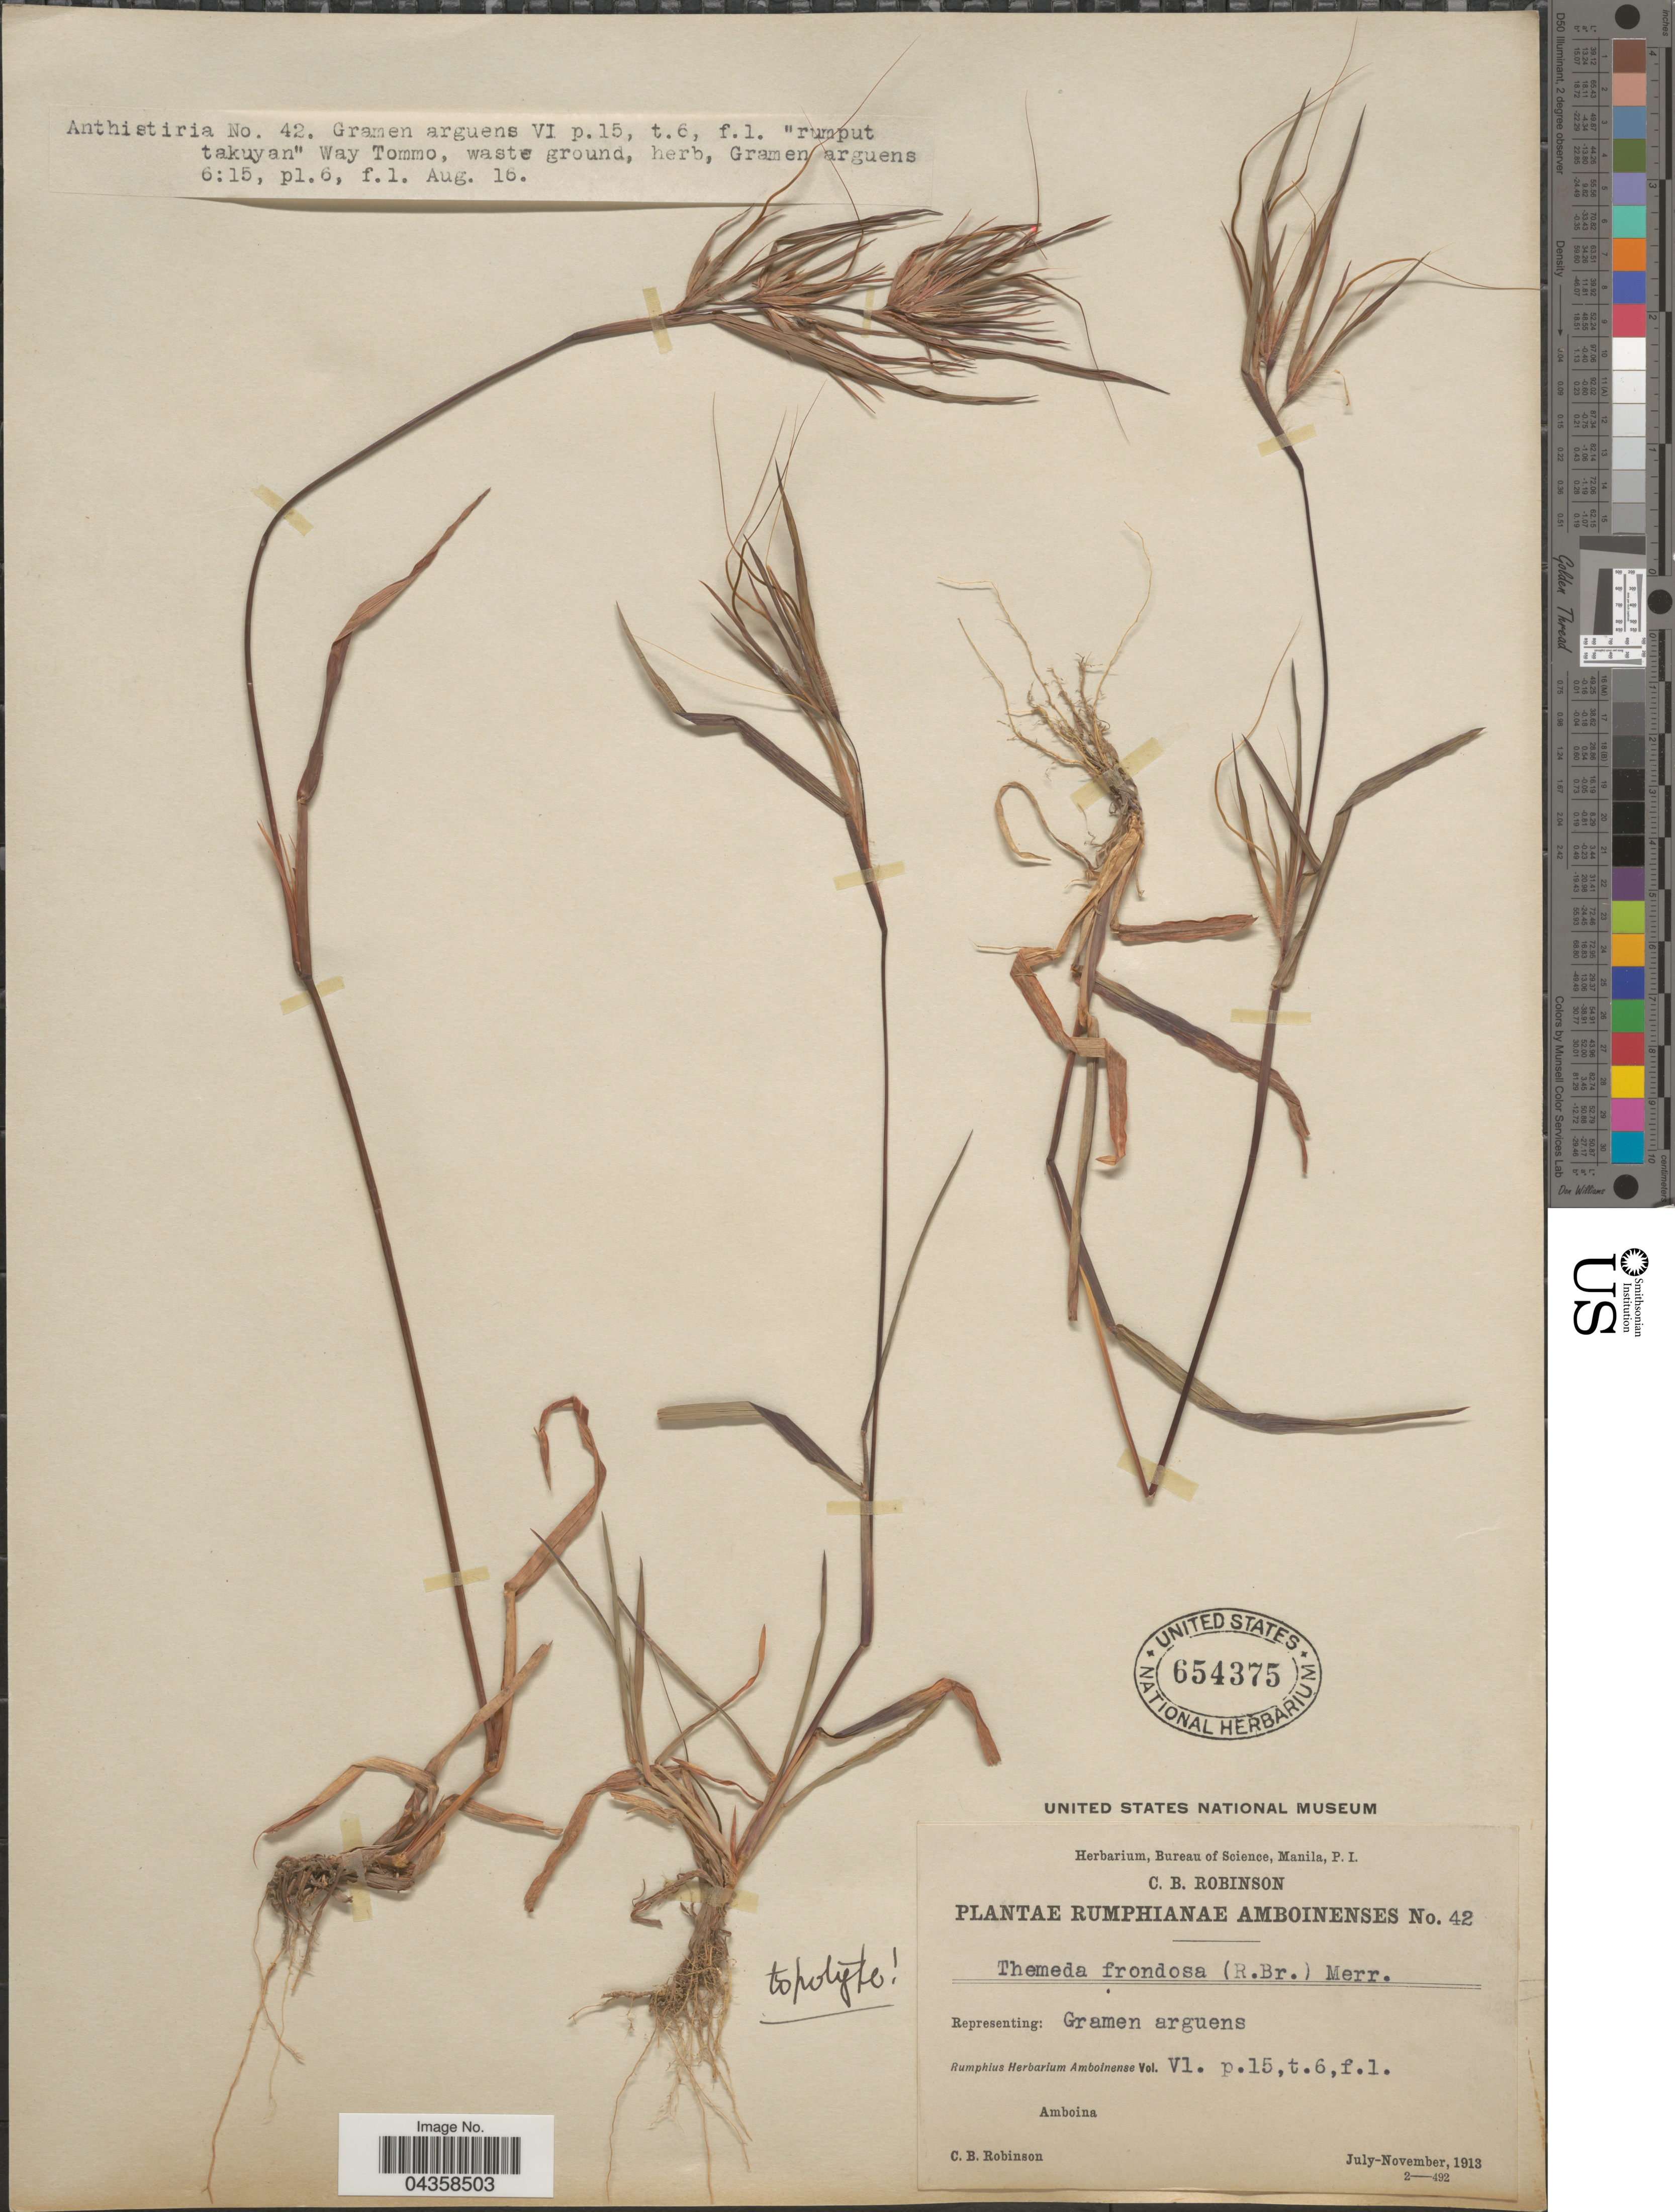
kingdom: Plantae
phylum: Tracheophyta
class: Liliopsida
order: Poales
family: Poaceae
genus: Themeda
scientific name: Themeda arguens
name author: (L.) Hack.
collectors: C. Brobinson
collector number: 42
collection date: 1913-07/1913-11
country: Indonesia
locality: Amboina.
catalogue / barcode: US 654375